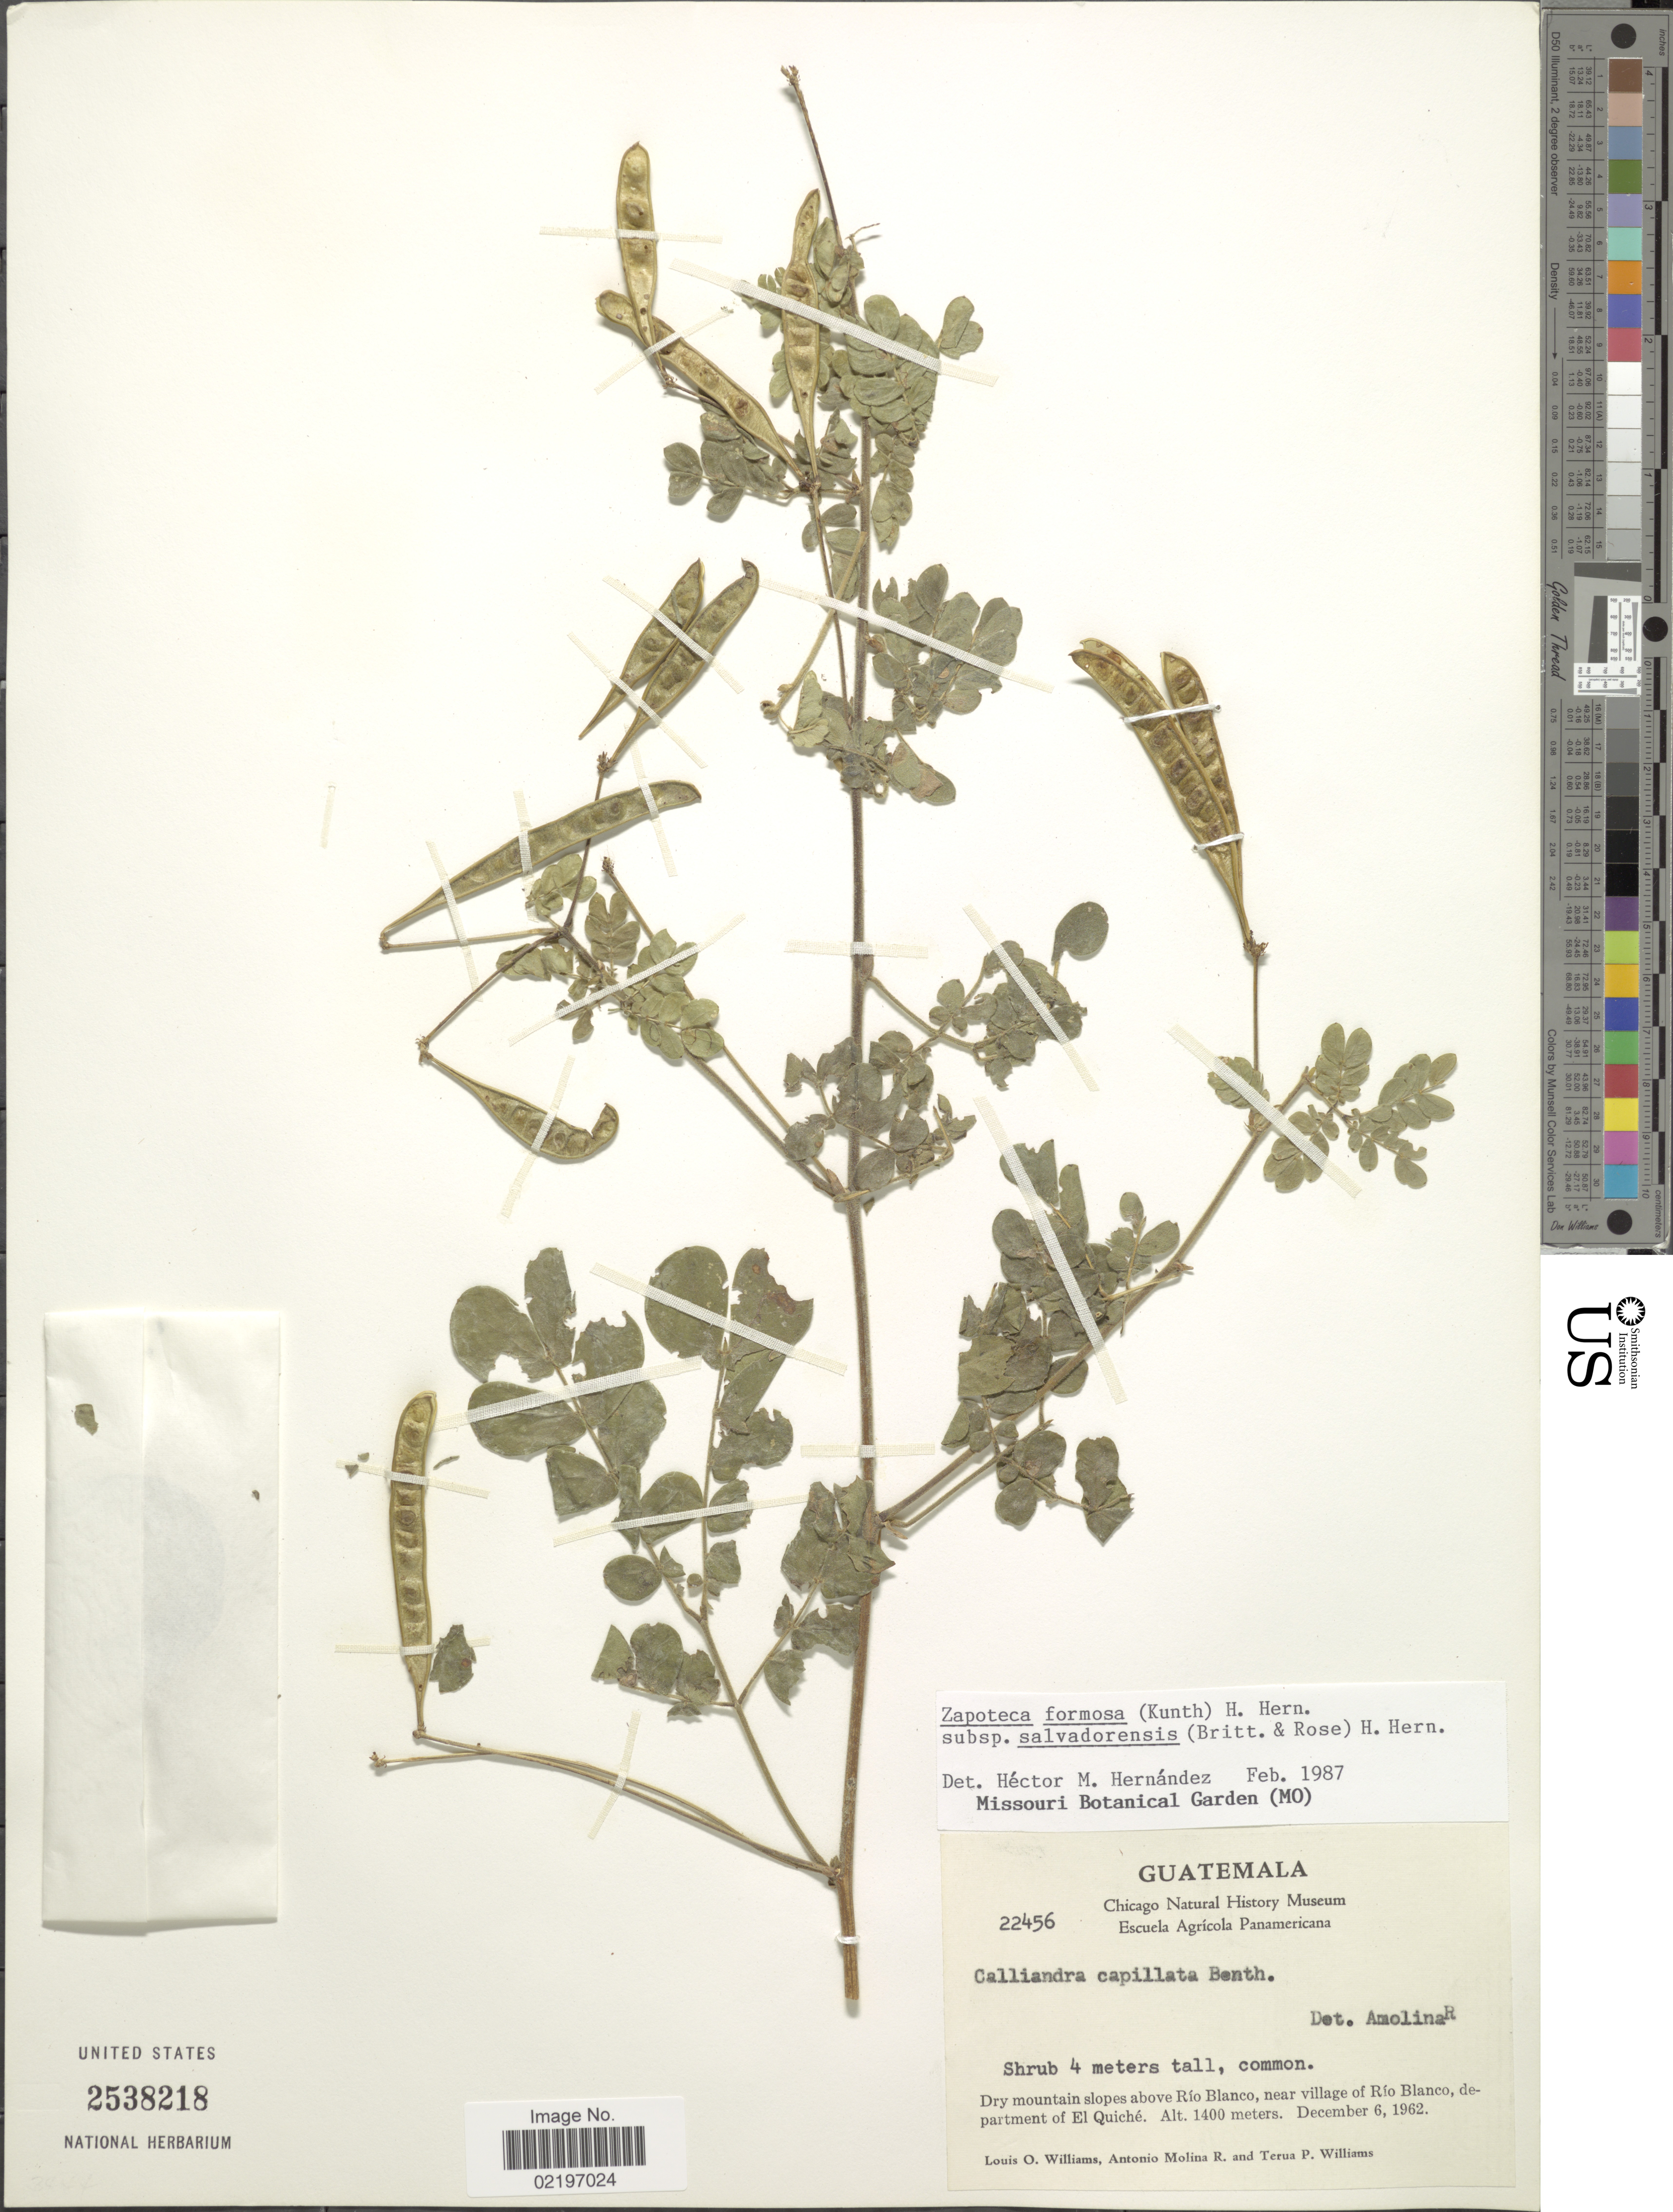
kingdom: Plantae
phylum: Tracheophyta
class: Magnoliopsida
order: Fabales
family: Fabaceae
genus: Zapoteca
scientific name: Zapoteca formosa subsp. salvadorensis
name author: (Britton & Rose) H.M. Hern.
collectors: L. O. Williams, A. Molina R. & T. P. Williams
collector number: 22456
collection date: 1962-12-06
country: Guatemala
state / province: El Quiché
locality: Slopes above Rio Blanco, near village of Rio Blanco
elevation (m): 1400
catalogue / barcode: US 2538218